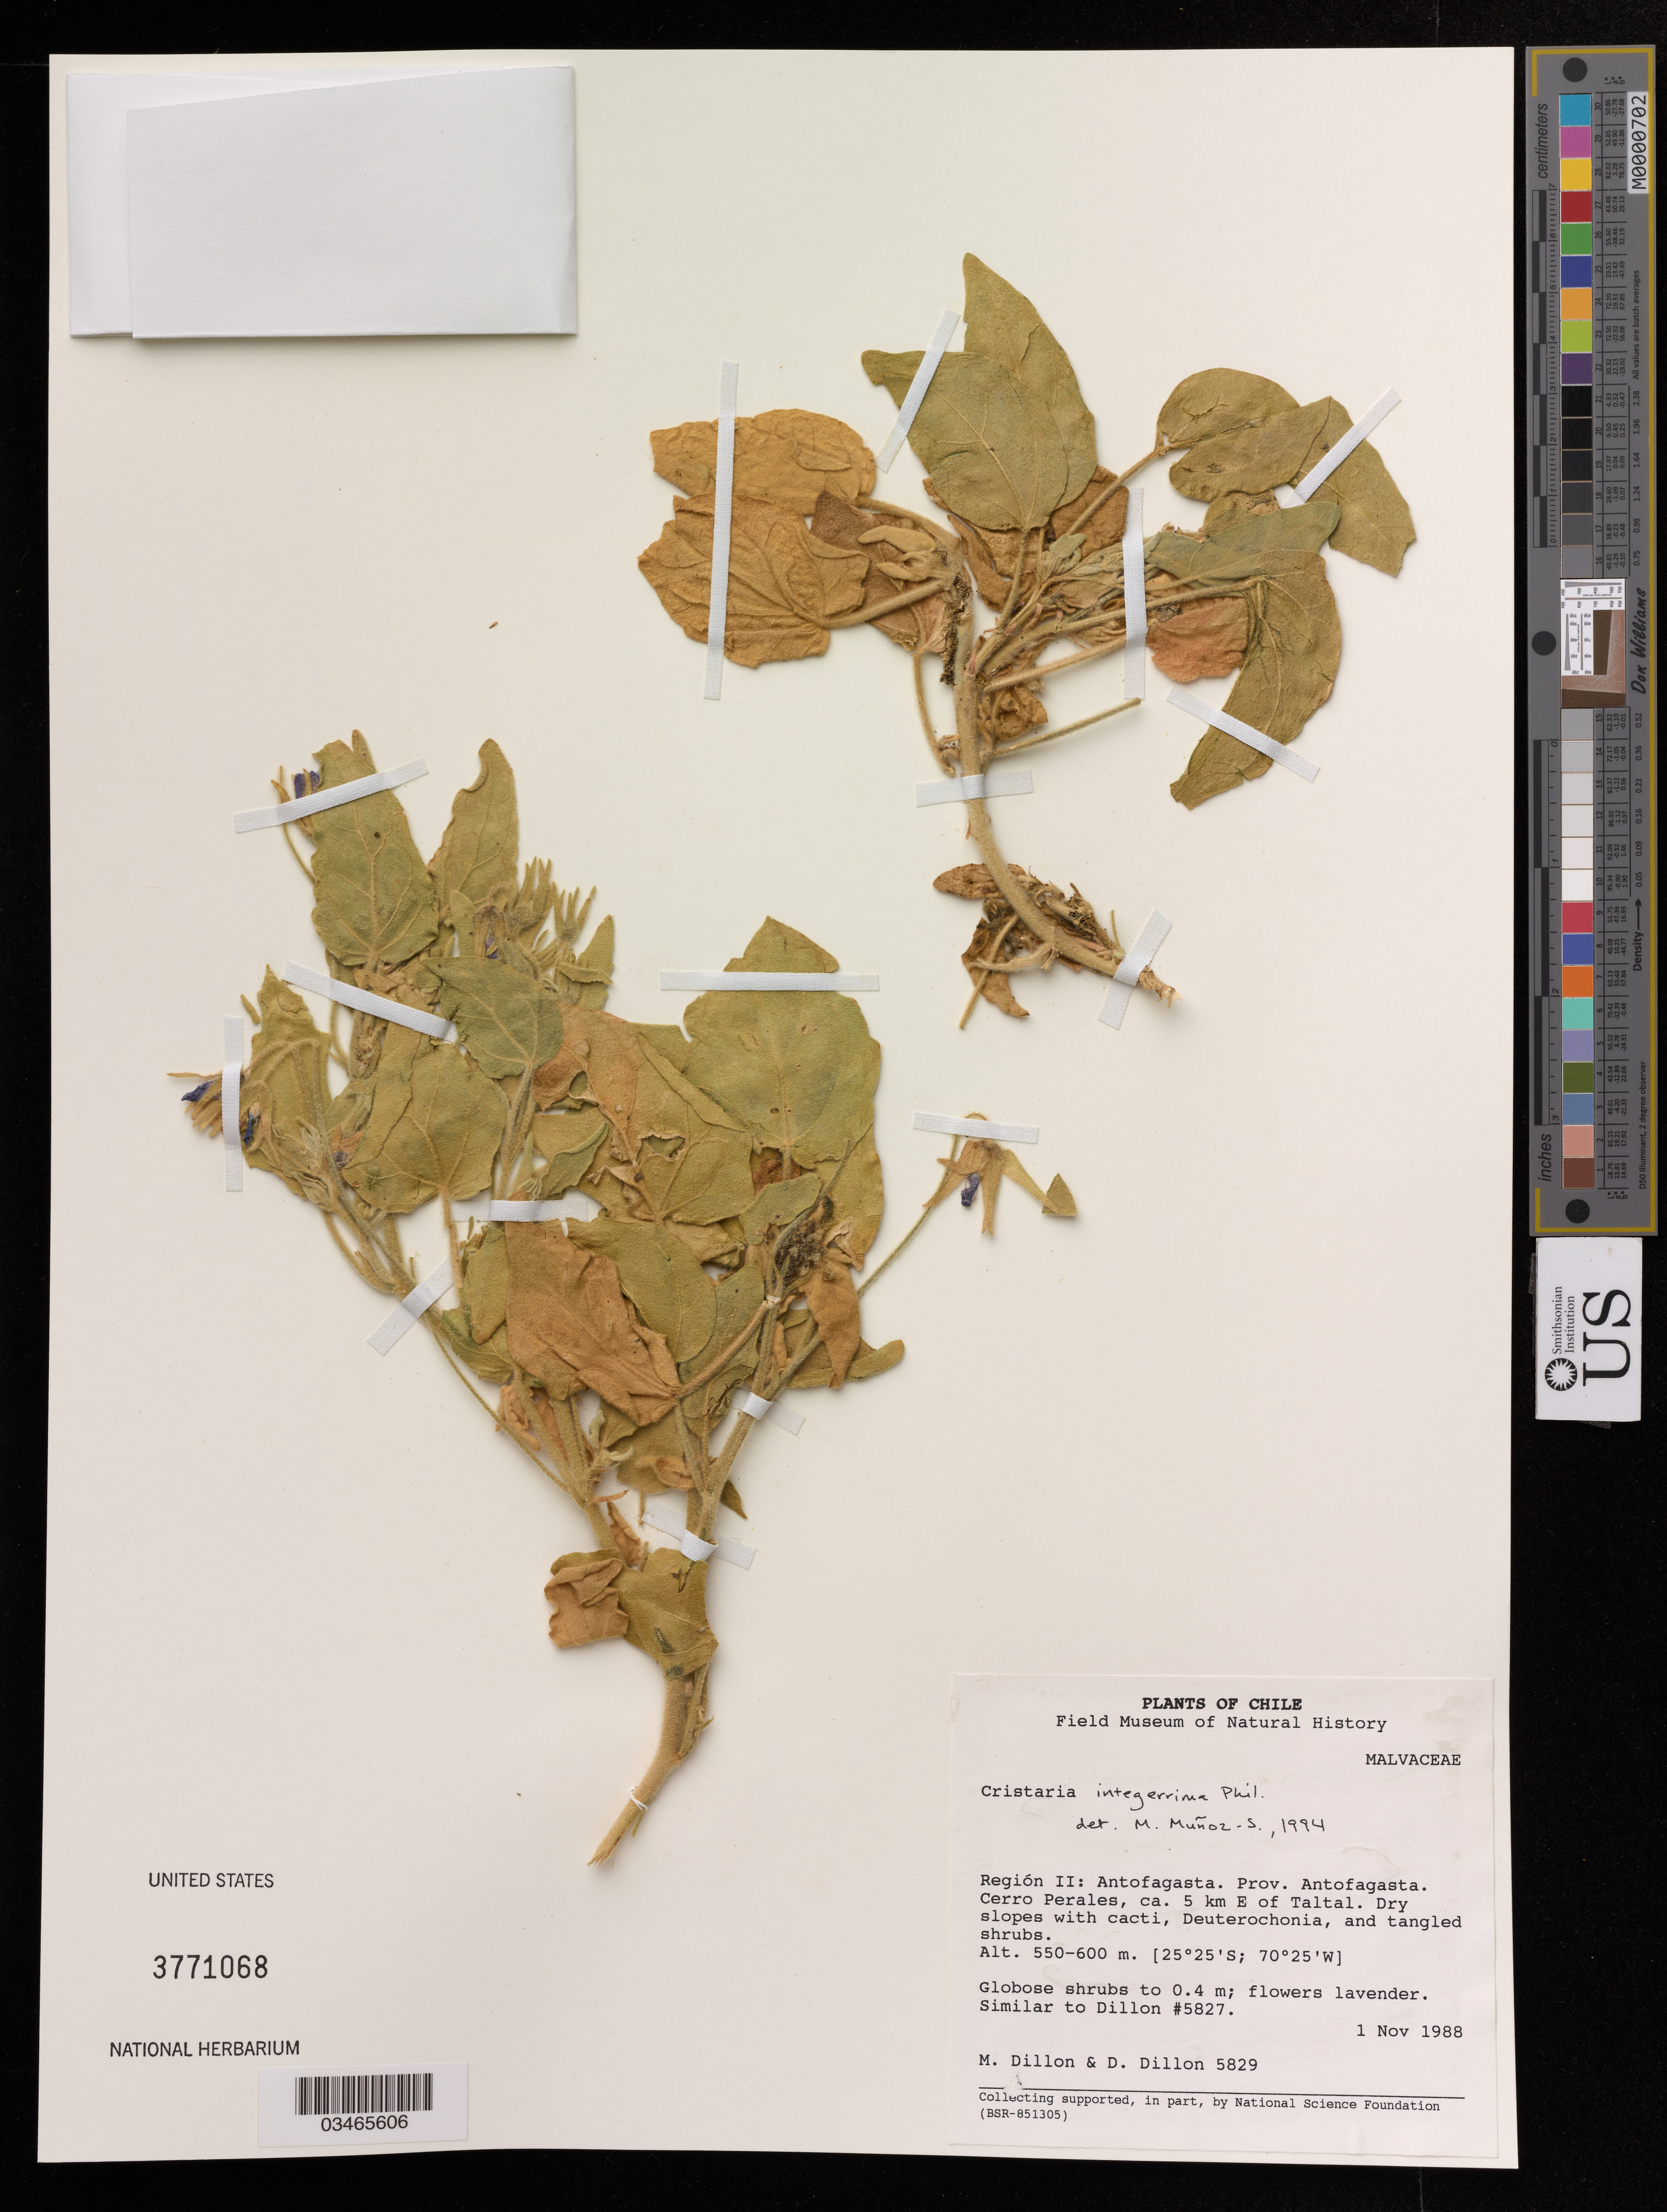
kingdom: Plantae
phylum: Tracheophyta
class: Magnoliopsida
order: Malvales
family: Malvaceae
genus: Cristaria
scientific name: Cristaria integerrima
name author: Phil.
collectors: M. O. Dillon & D. Dillon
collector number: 5829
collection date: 1988-11-01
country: Chile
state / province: Antofagasta (II)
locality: Prov. Antofagasta. Cerro Perales, ca. 5 km E of Taltal.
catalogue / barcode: US 3771068